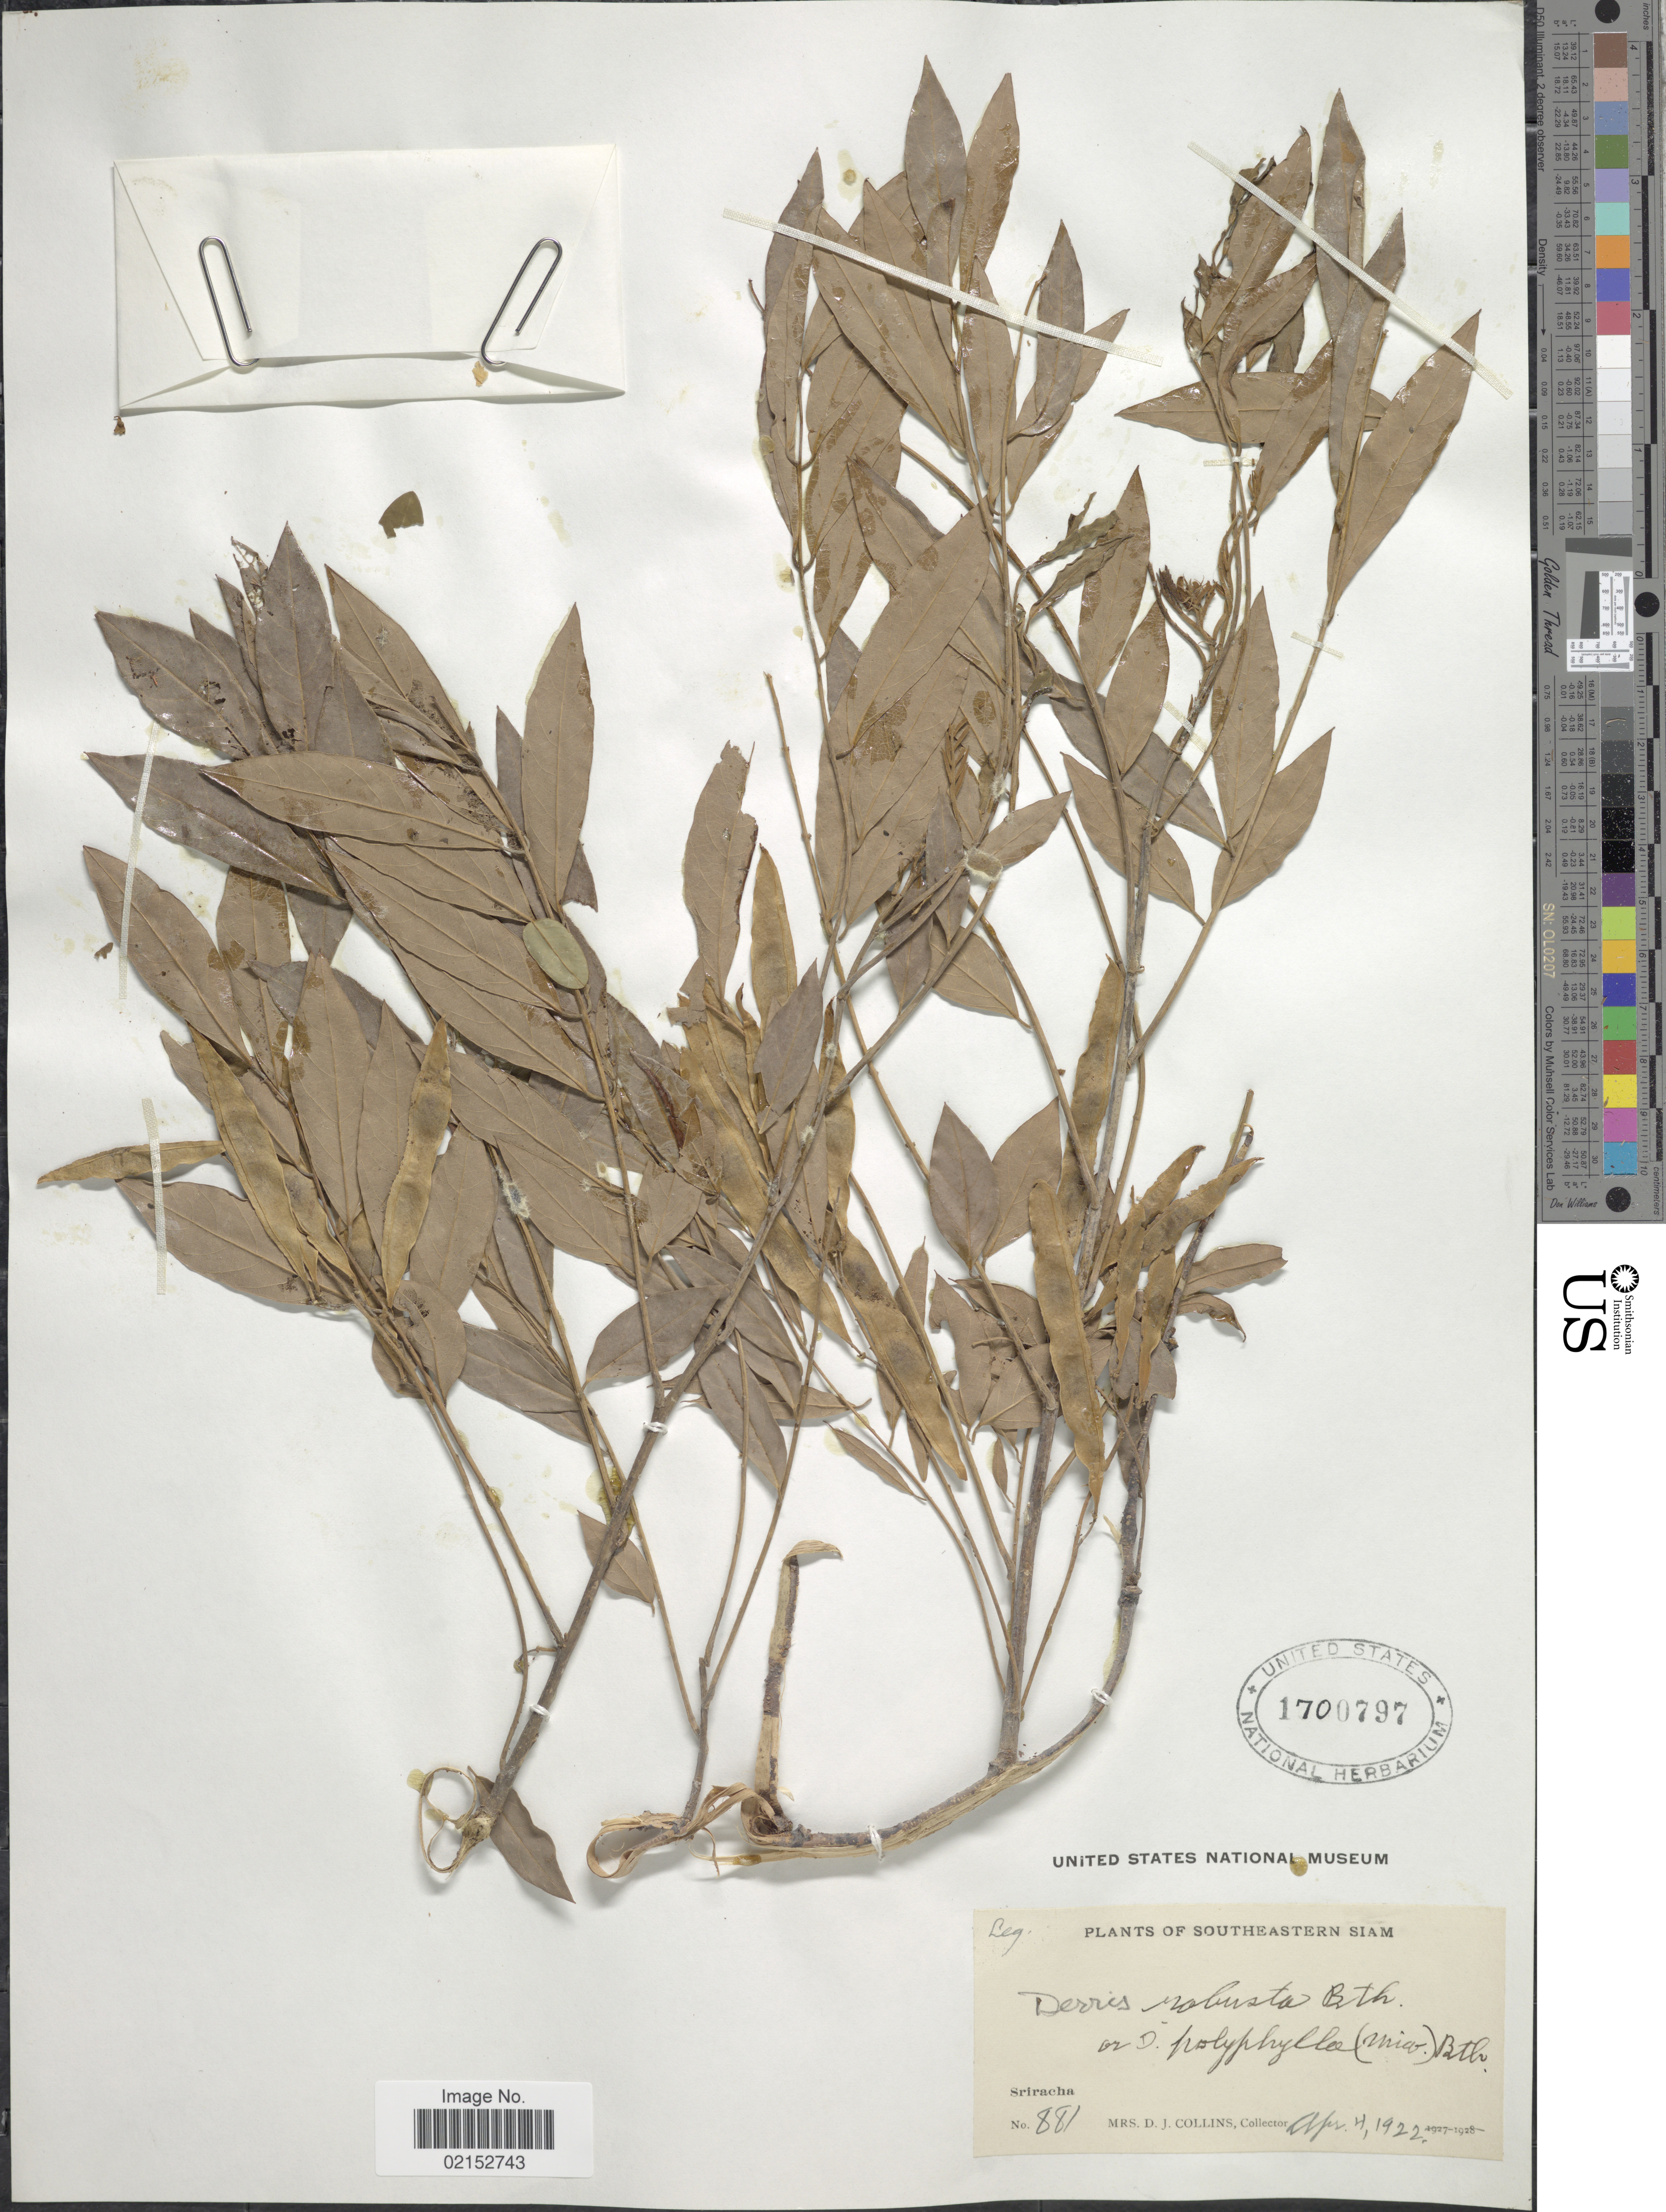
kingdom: Plantae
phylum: Tracheophyta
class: Magnoliopsida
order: Fabales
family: Fabaceae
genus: Brachypterum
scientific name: Brachypterum robustum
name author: (Roxb. ex DC.) Adema & Sirich.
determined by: Strong, Mark T., (BOT), Smithsonian Institution - National Museum of Natural History (UNITED STATES)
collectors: Mrs. D. J. Collins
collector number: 881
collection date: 1922-04-04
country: Thailand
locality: Southeastern Siam, Sriracha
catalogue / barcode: US 1700797